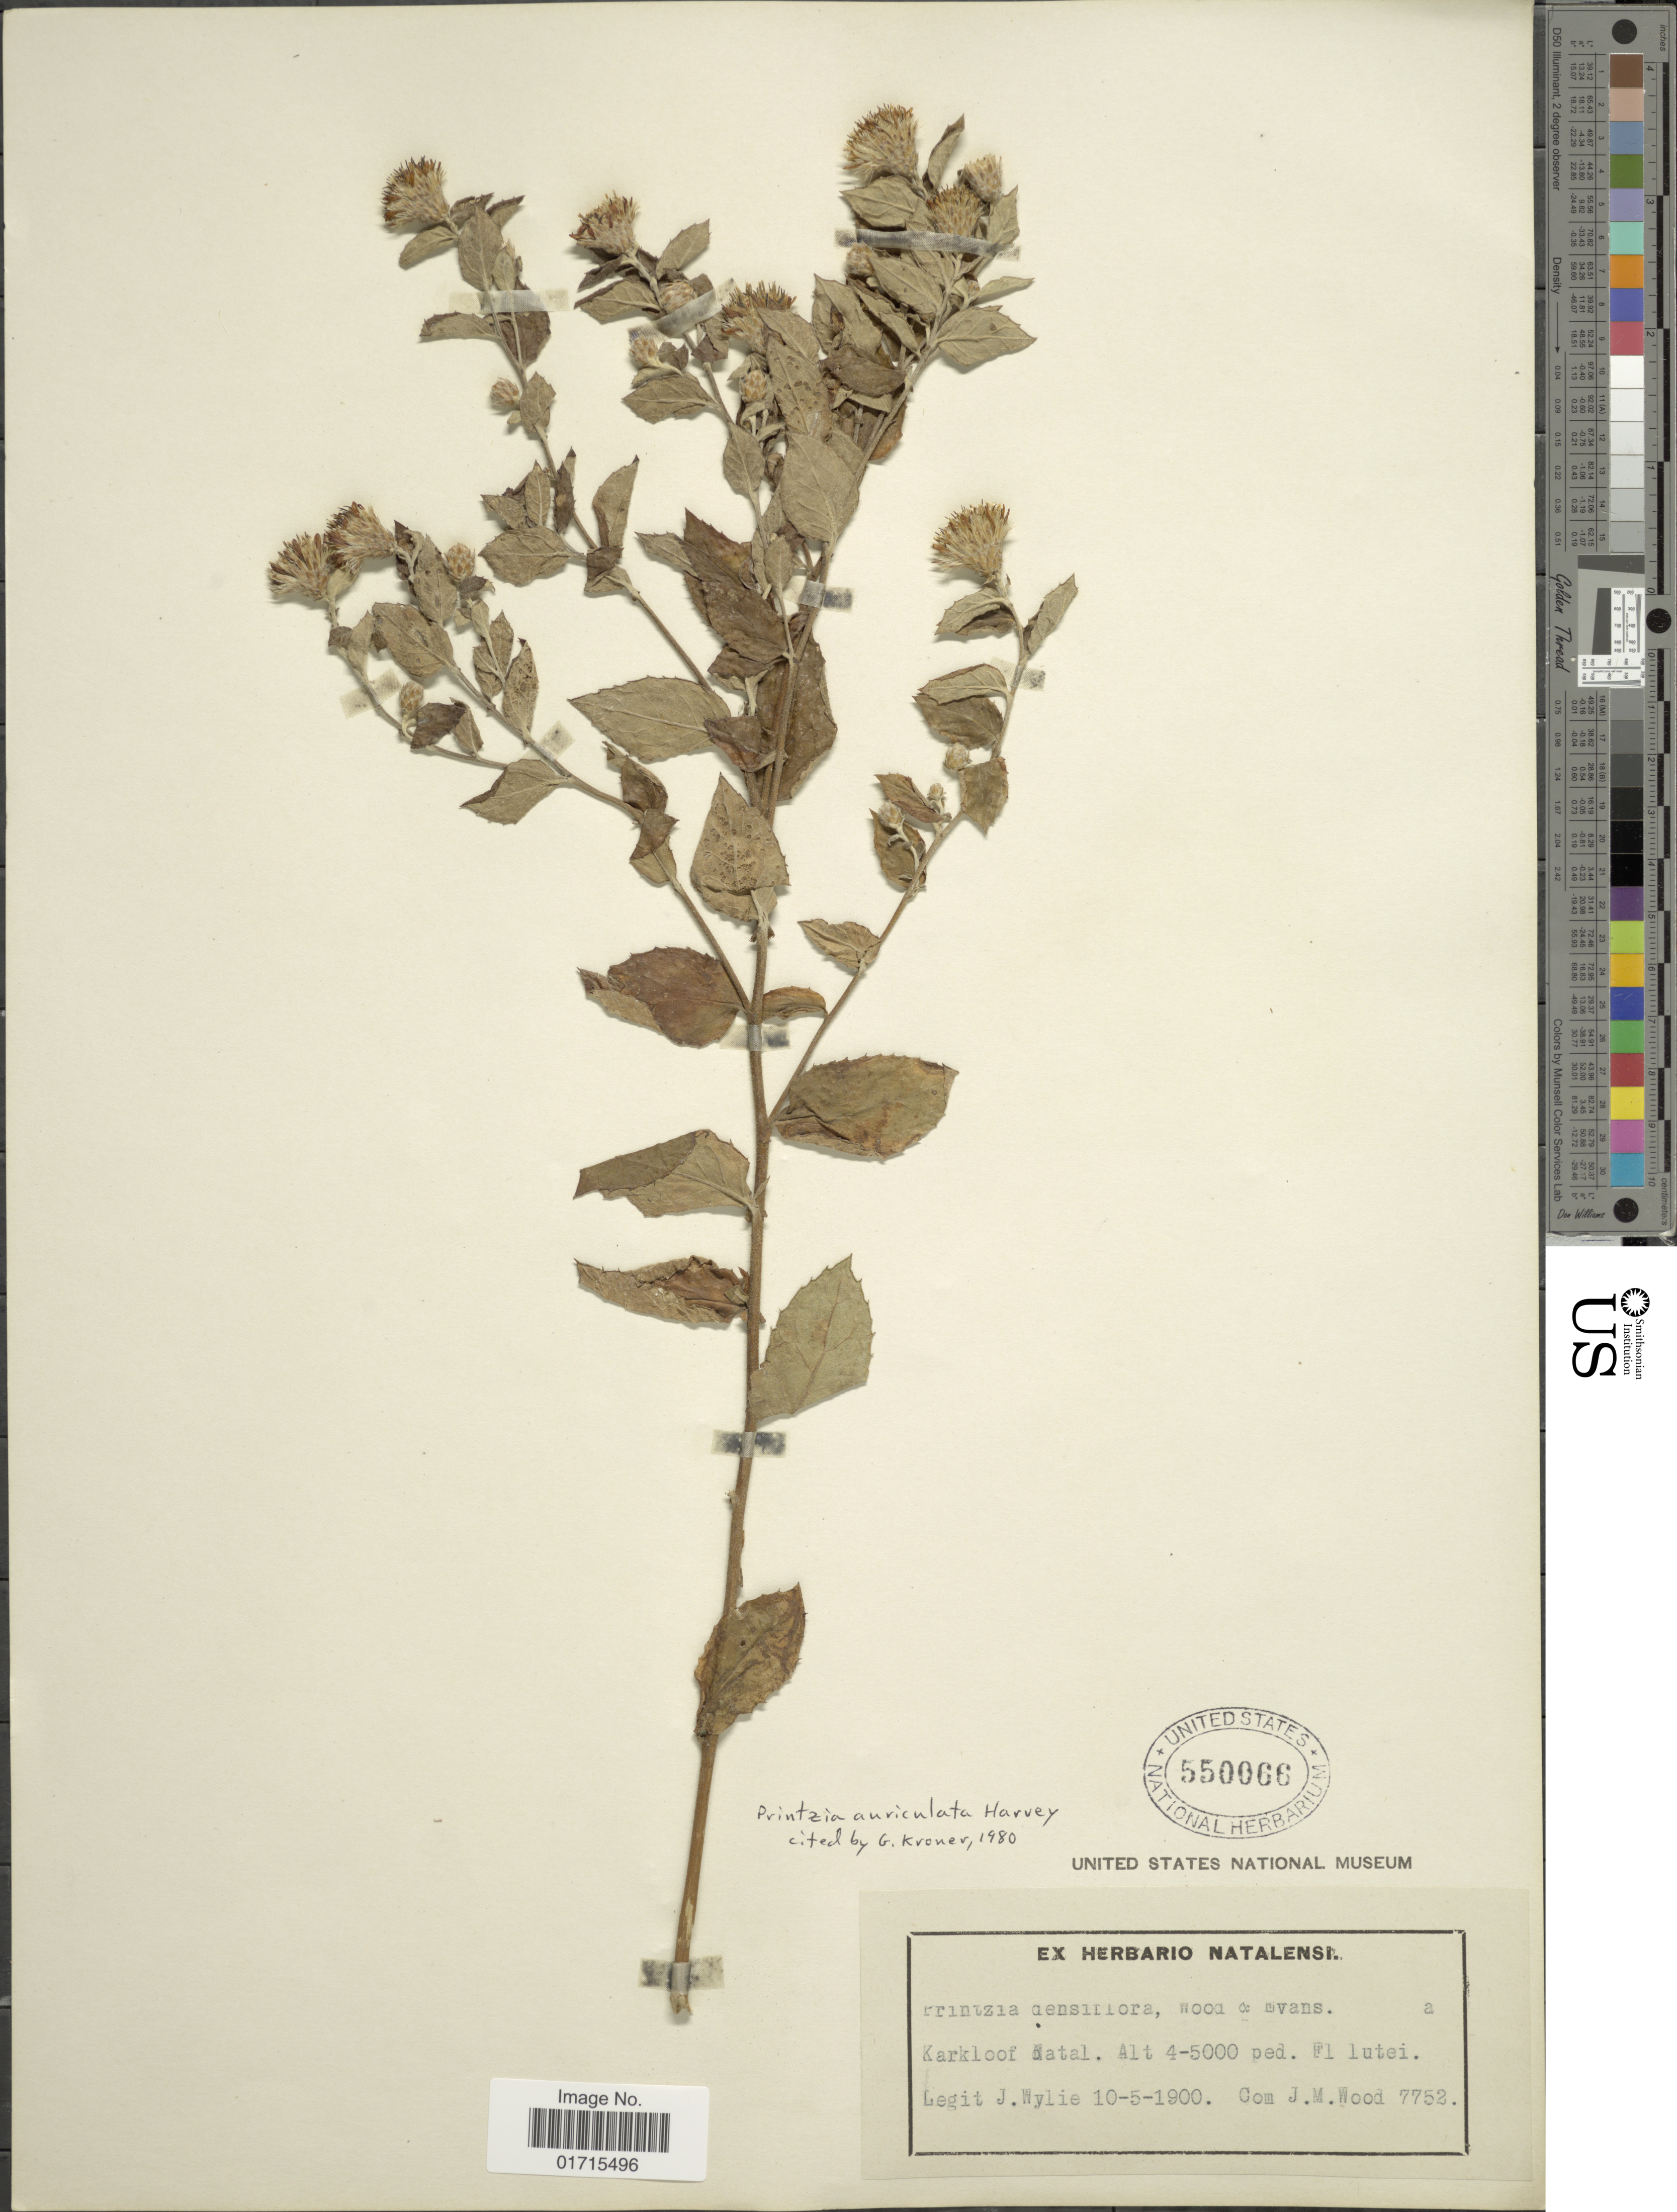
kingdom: Plantae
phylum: Tracheophyta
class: Magnoliopsida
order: Asterales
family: Asteraceae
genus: Printzia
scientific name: Printzia auriculata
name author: Harv.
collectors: J. Wylie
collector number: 7752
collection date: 1900-05-10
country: South Africa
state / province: KwaZulu-Natal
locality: Karkloof Natal.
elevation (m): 1219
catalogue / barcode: US 550066